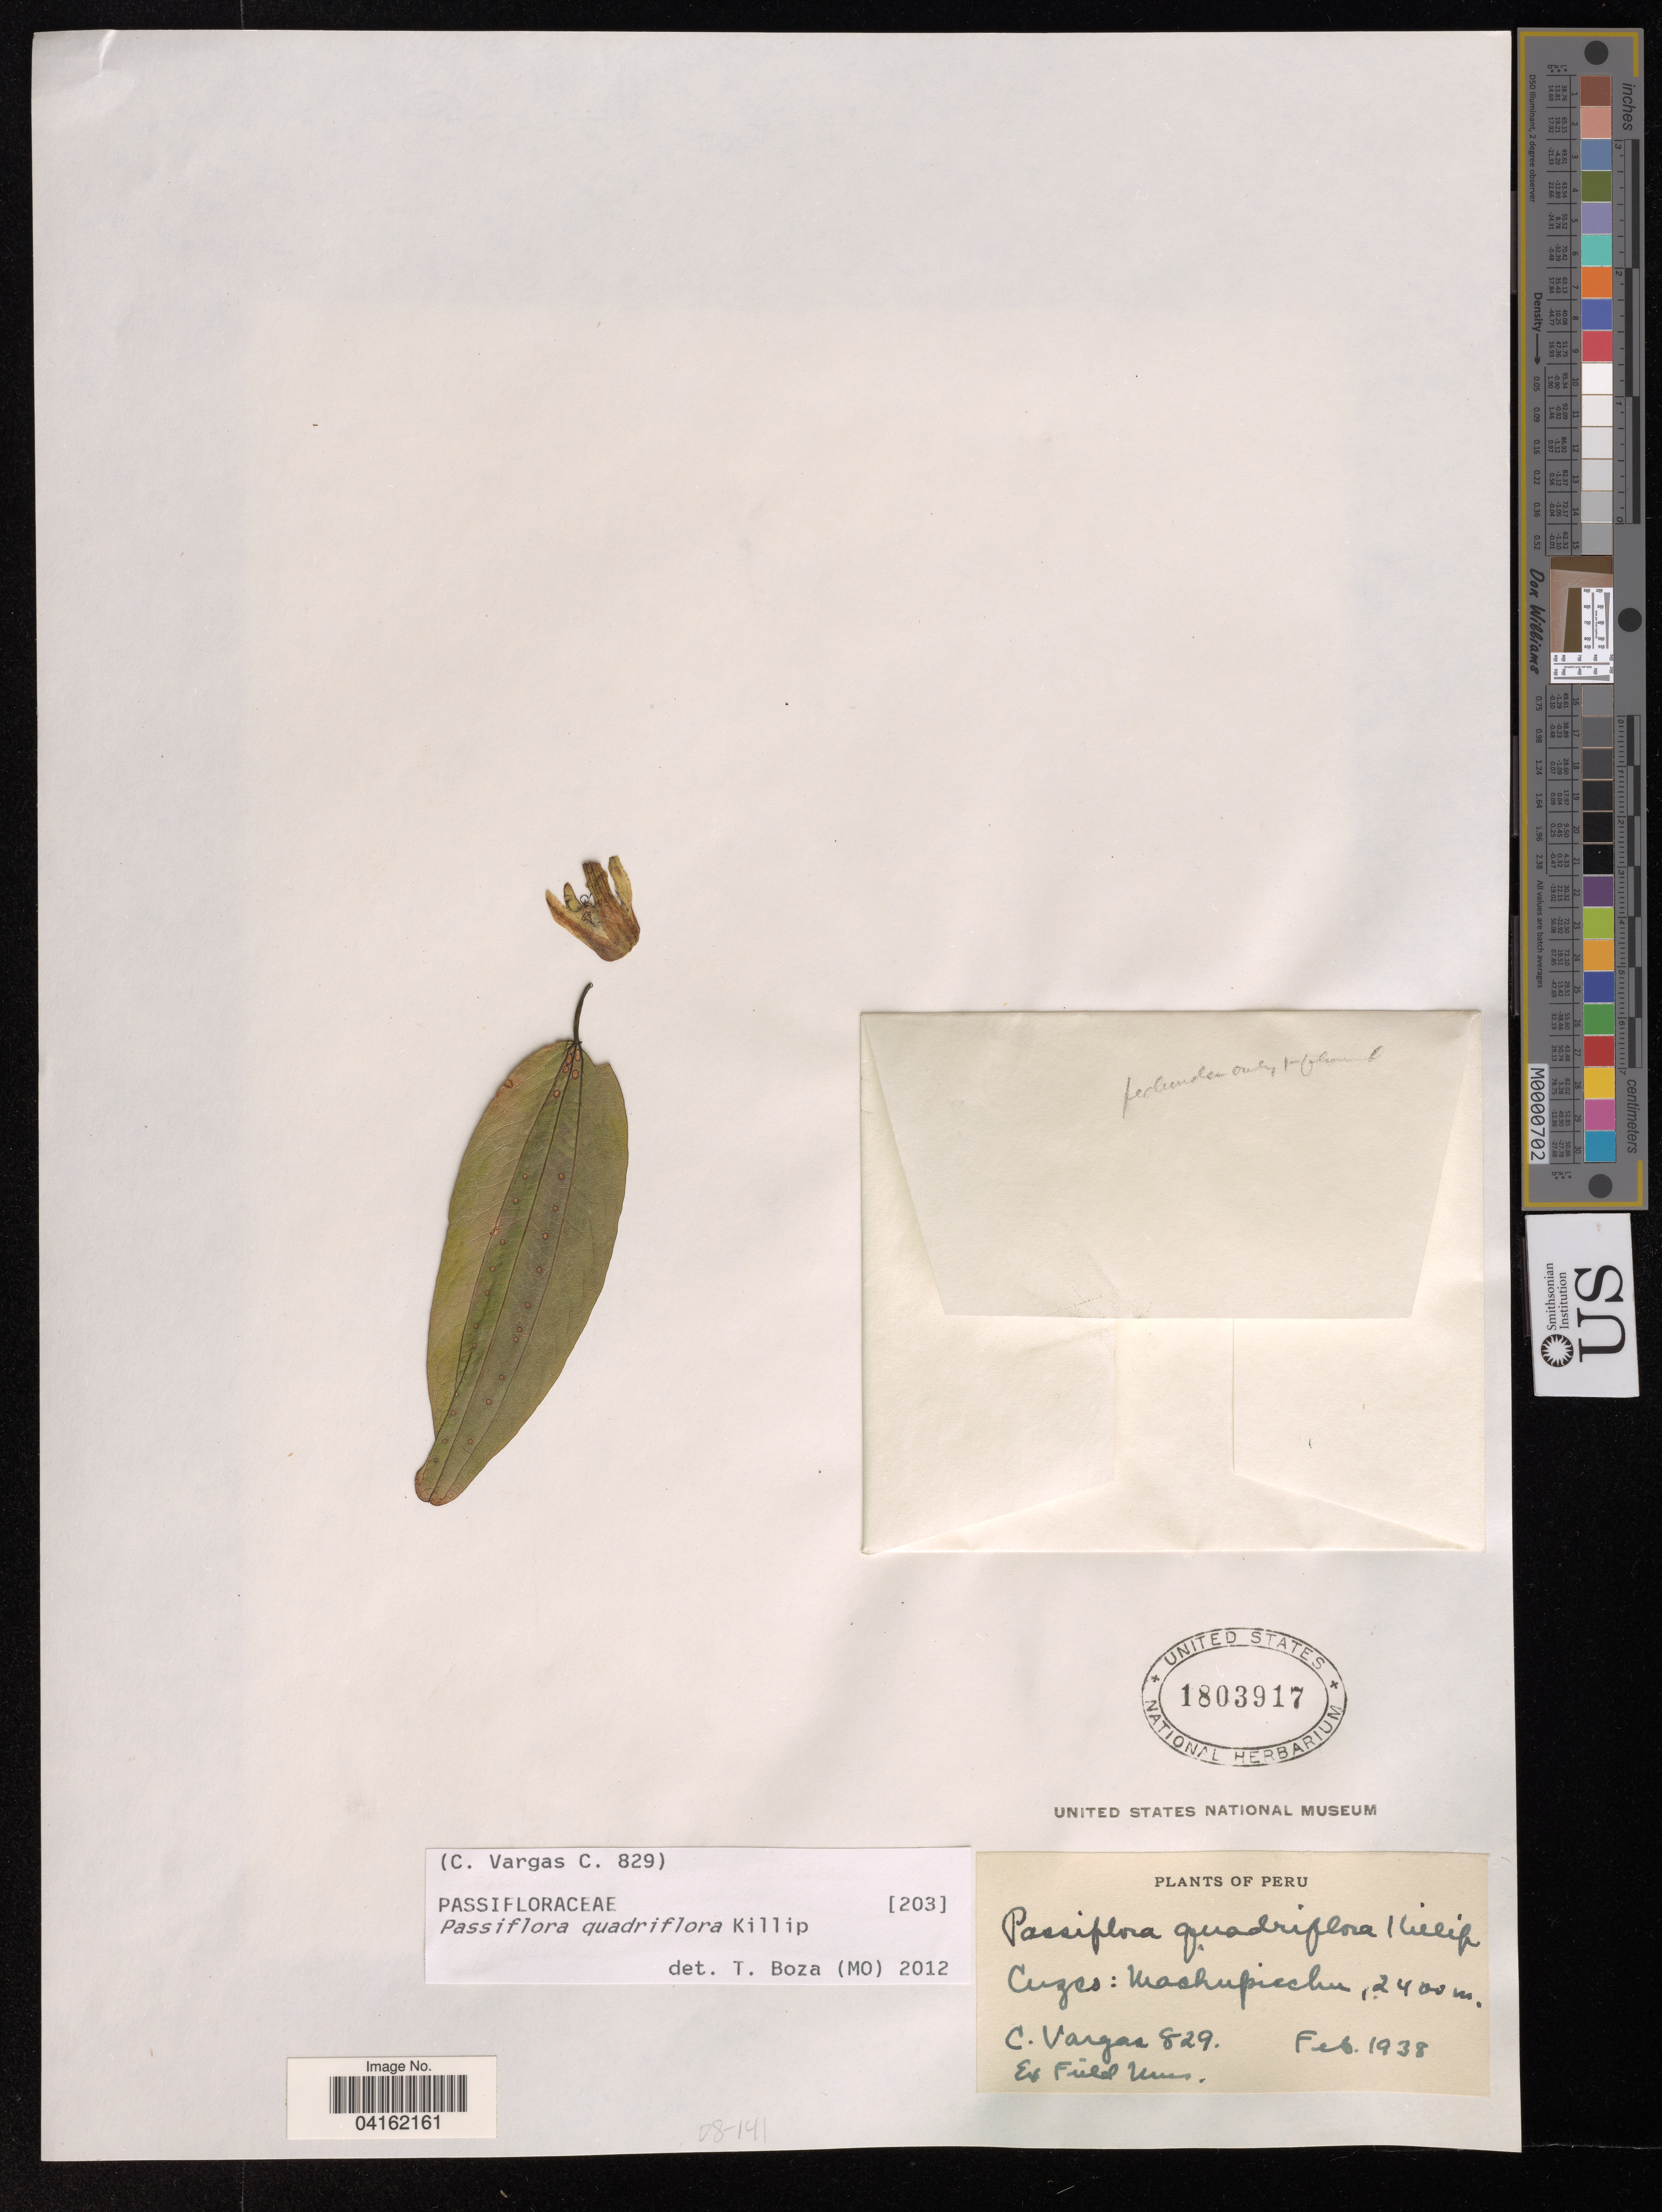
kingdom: Plantae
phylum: Tracheophyta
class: Magnoliopsida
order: Malpighiales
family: Passifloraceae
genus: Passiflora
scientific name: Passiflora quadriflora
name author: Killip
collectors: C. Vargas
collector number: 829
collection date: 1938-02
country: Peru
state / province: Cusco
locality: Machupicchu.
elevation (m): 2400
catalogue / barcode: US 1803917